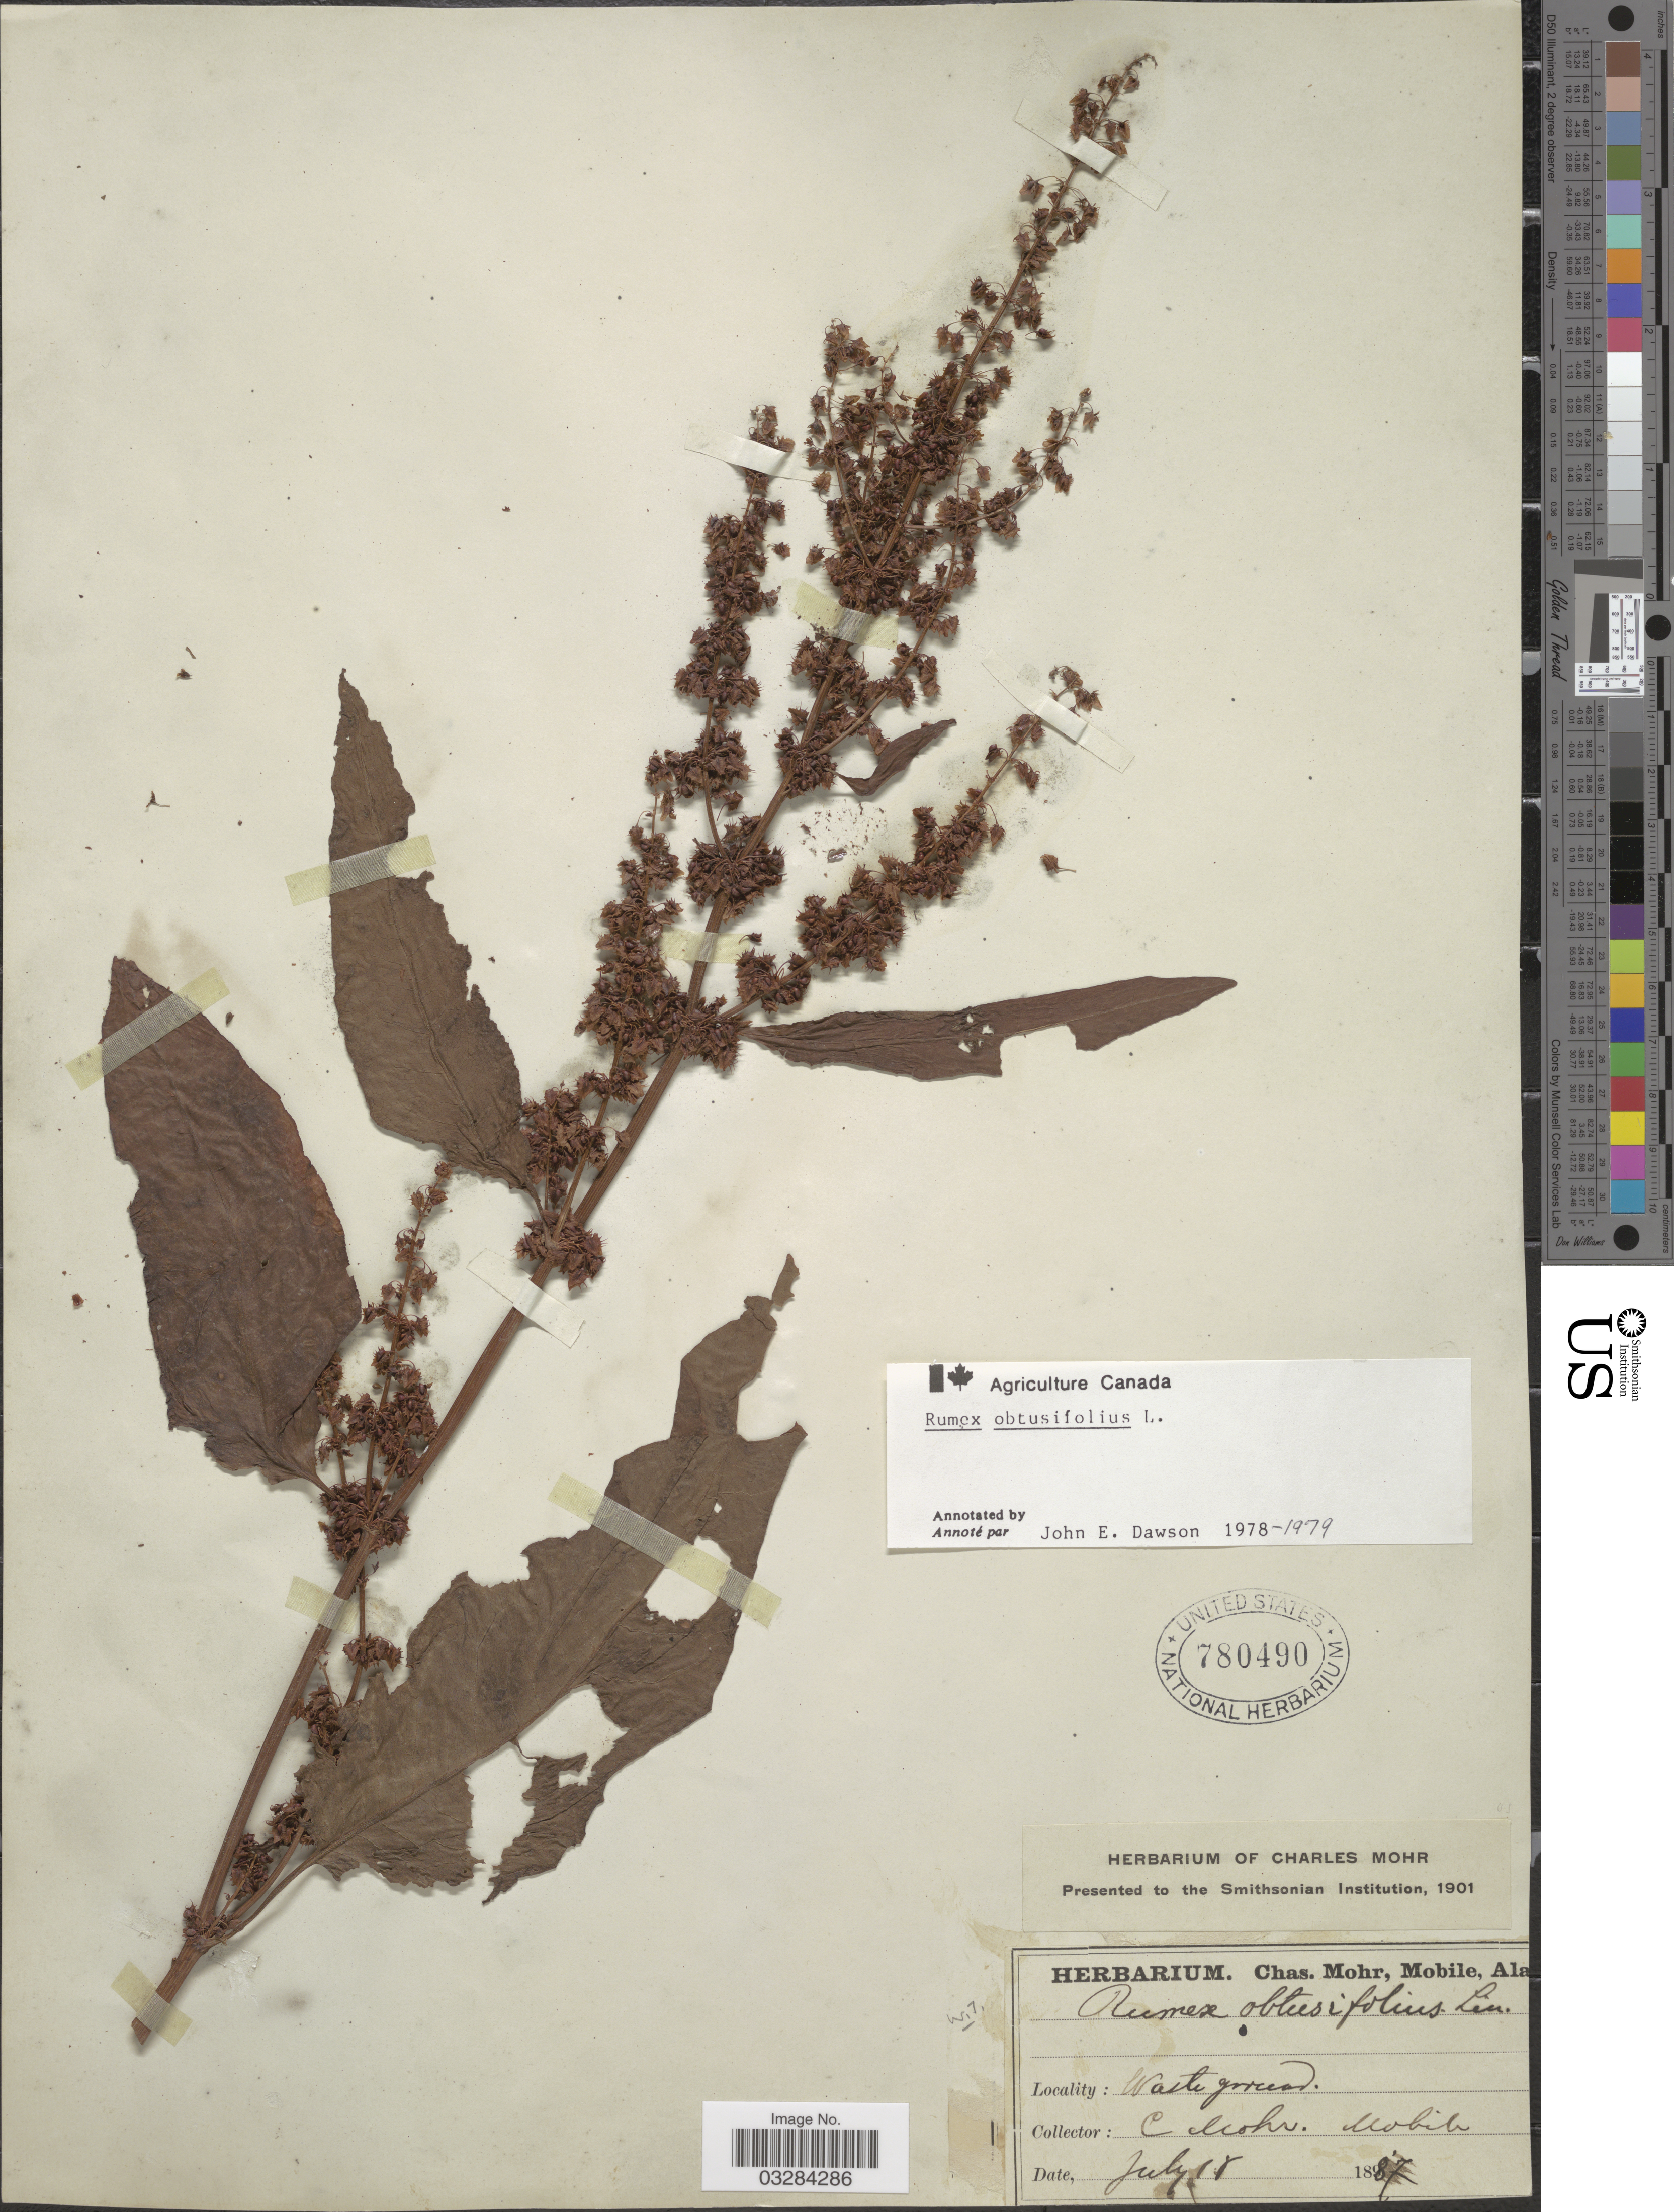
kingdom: Plantae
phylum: Tracheophyta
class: Magnoliopsida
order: Caryophyllales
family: Polygonaceae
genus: Rumex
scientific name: Rumex obtusifolius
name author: L.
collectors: C. T. Mohr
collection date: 1887-07-18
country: United States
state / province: Alabama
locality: Waste ground. Mobile.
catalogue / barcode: US 780490